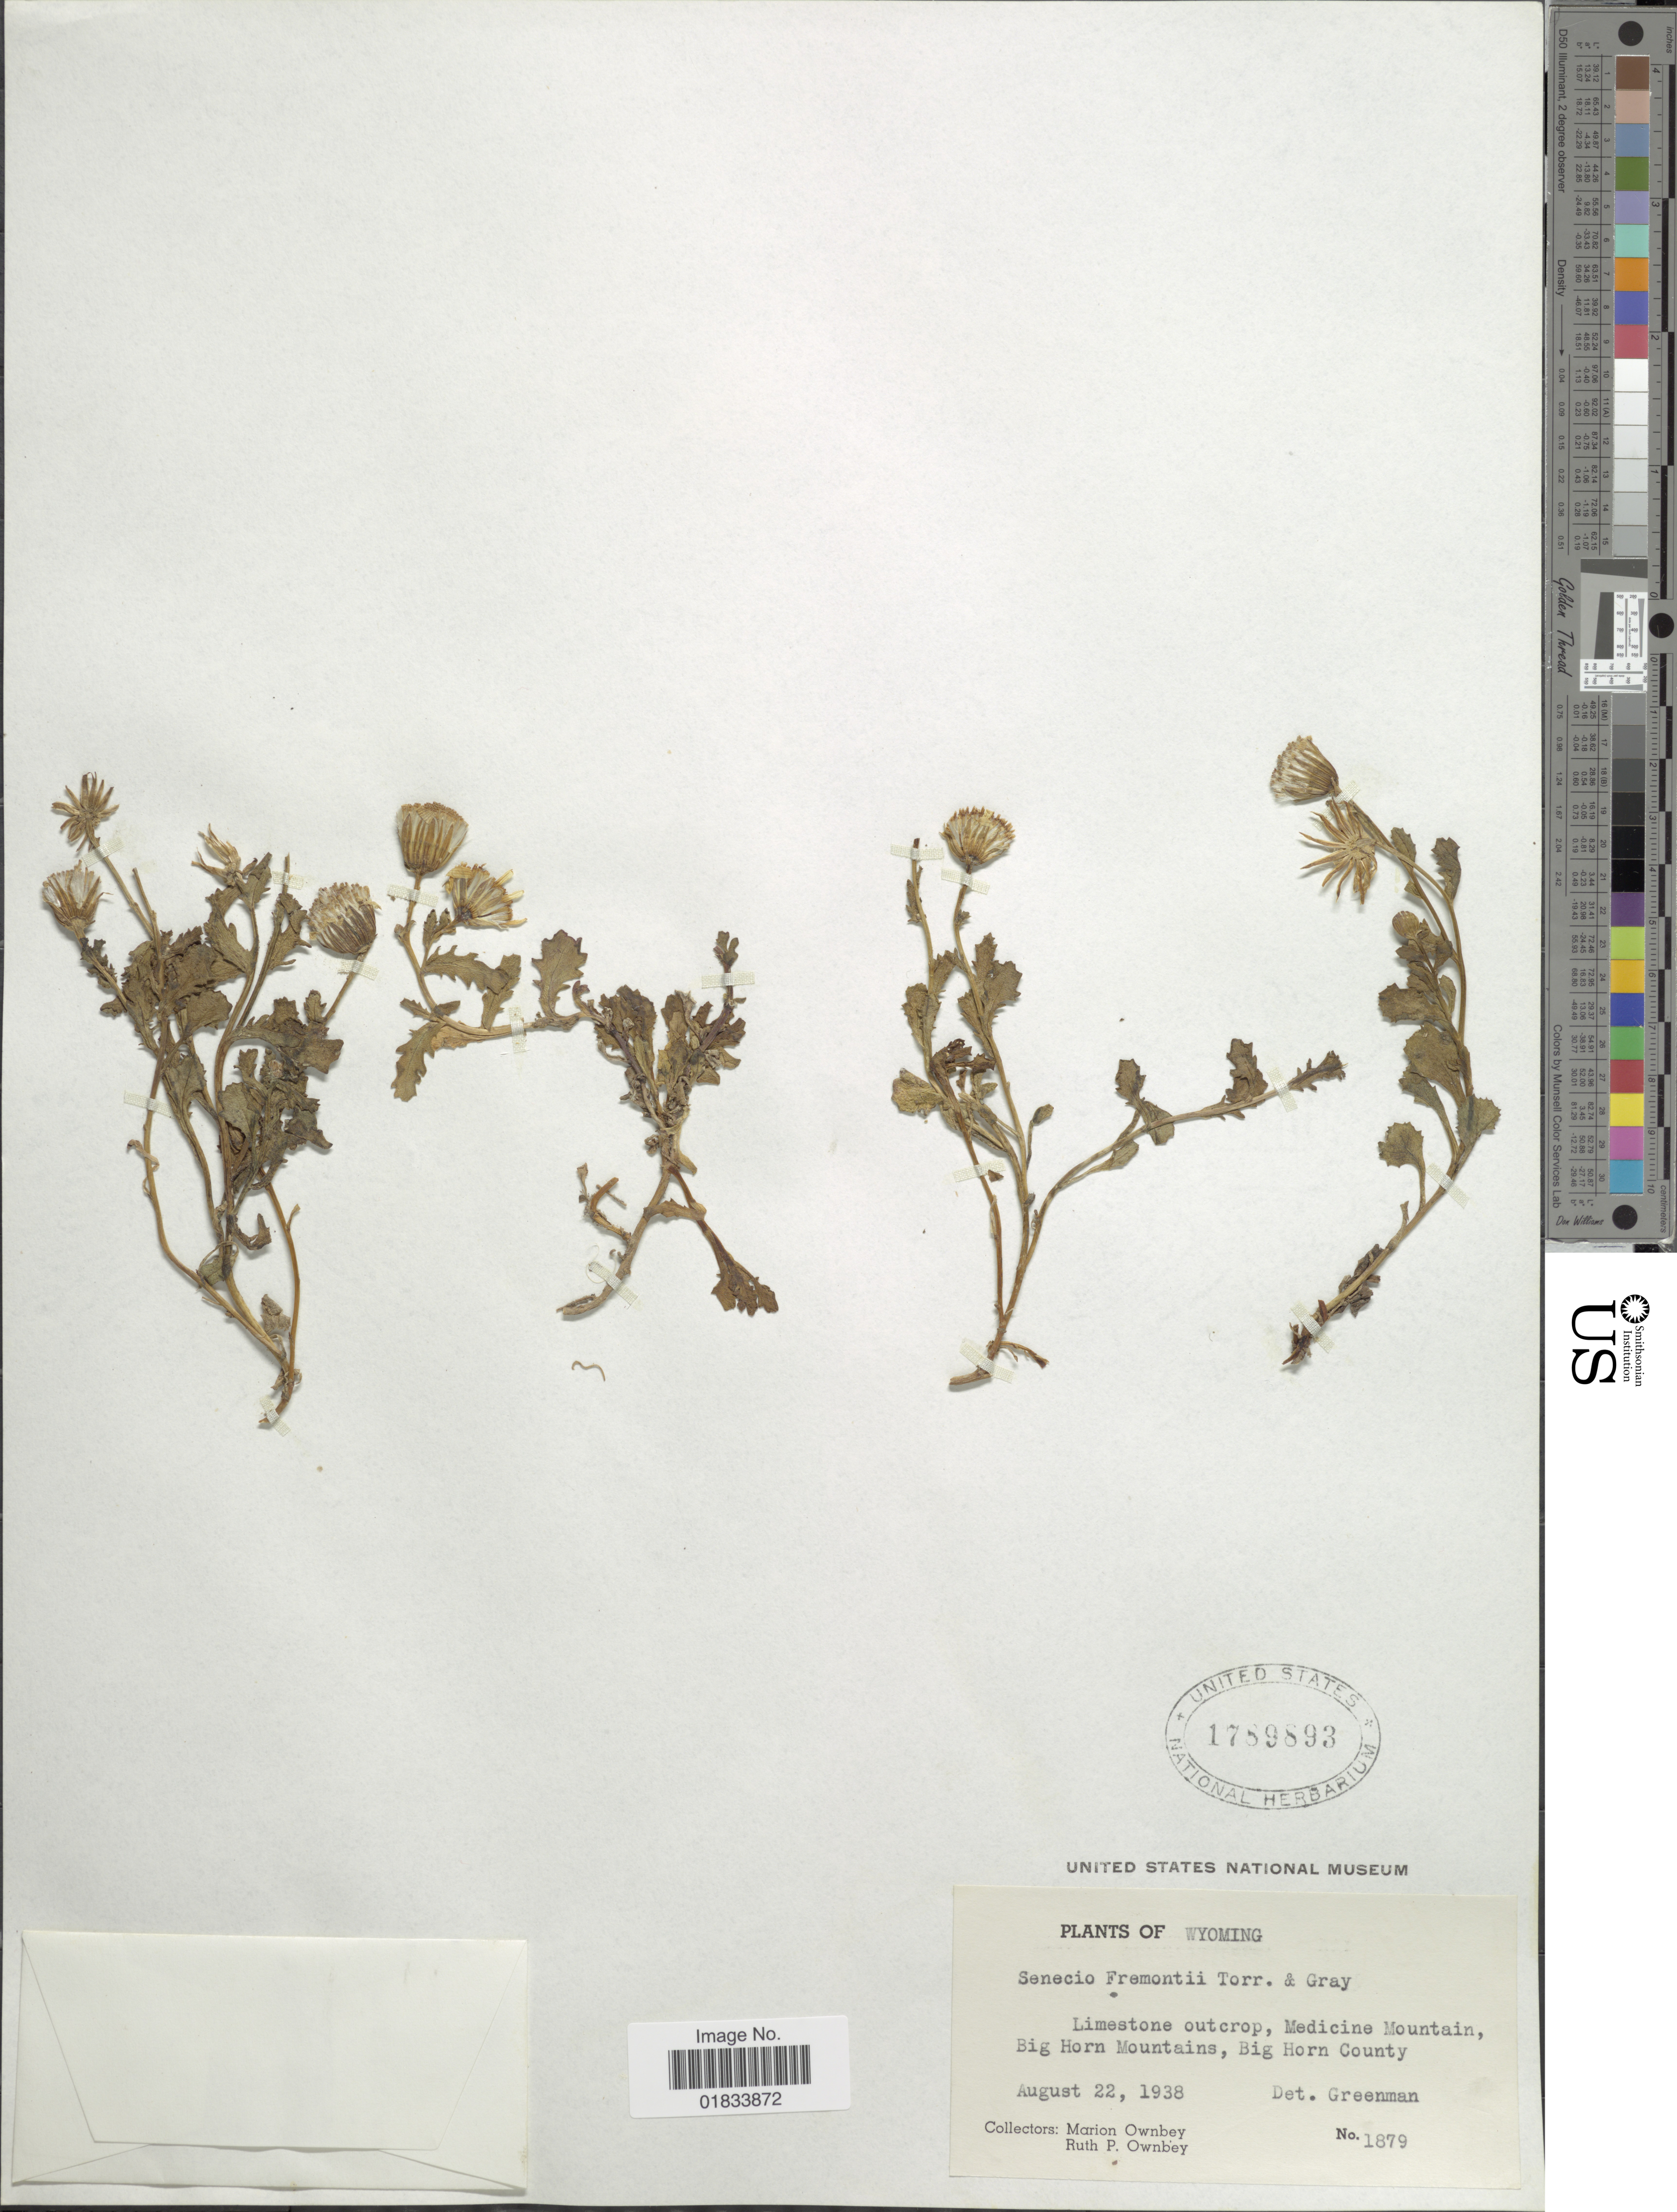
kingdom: Plantae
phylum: Tracheophyta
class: Magnoliopsida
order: Asterales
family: Asteraceae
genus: Senecio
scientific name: Senecio fremontii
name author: Torr. & A. Gray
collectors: F. M. Ownbey & R. Ownbey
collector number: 1879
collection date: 1938-08-22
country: United States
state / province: Wyoming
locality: Medicine Mountain, Big Horn Mountains, Big Horn County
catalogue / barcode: US 1789893